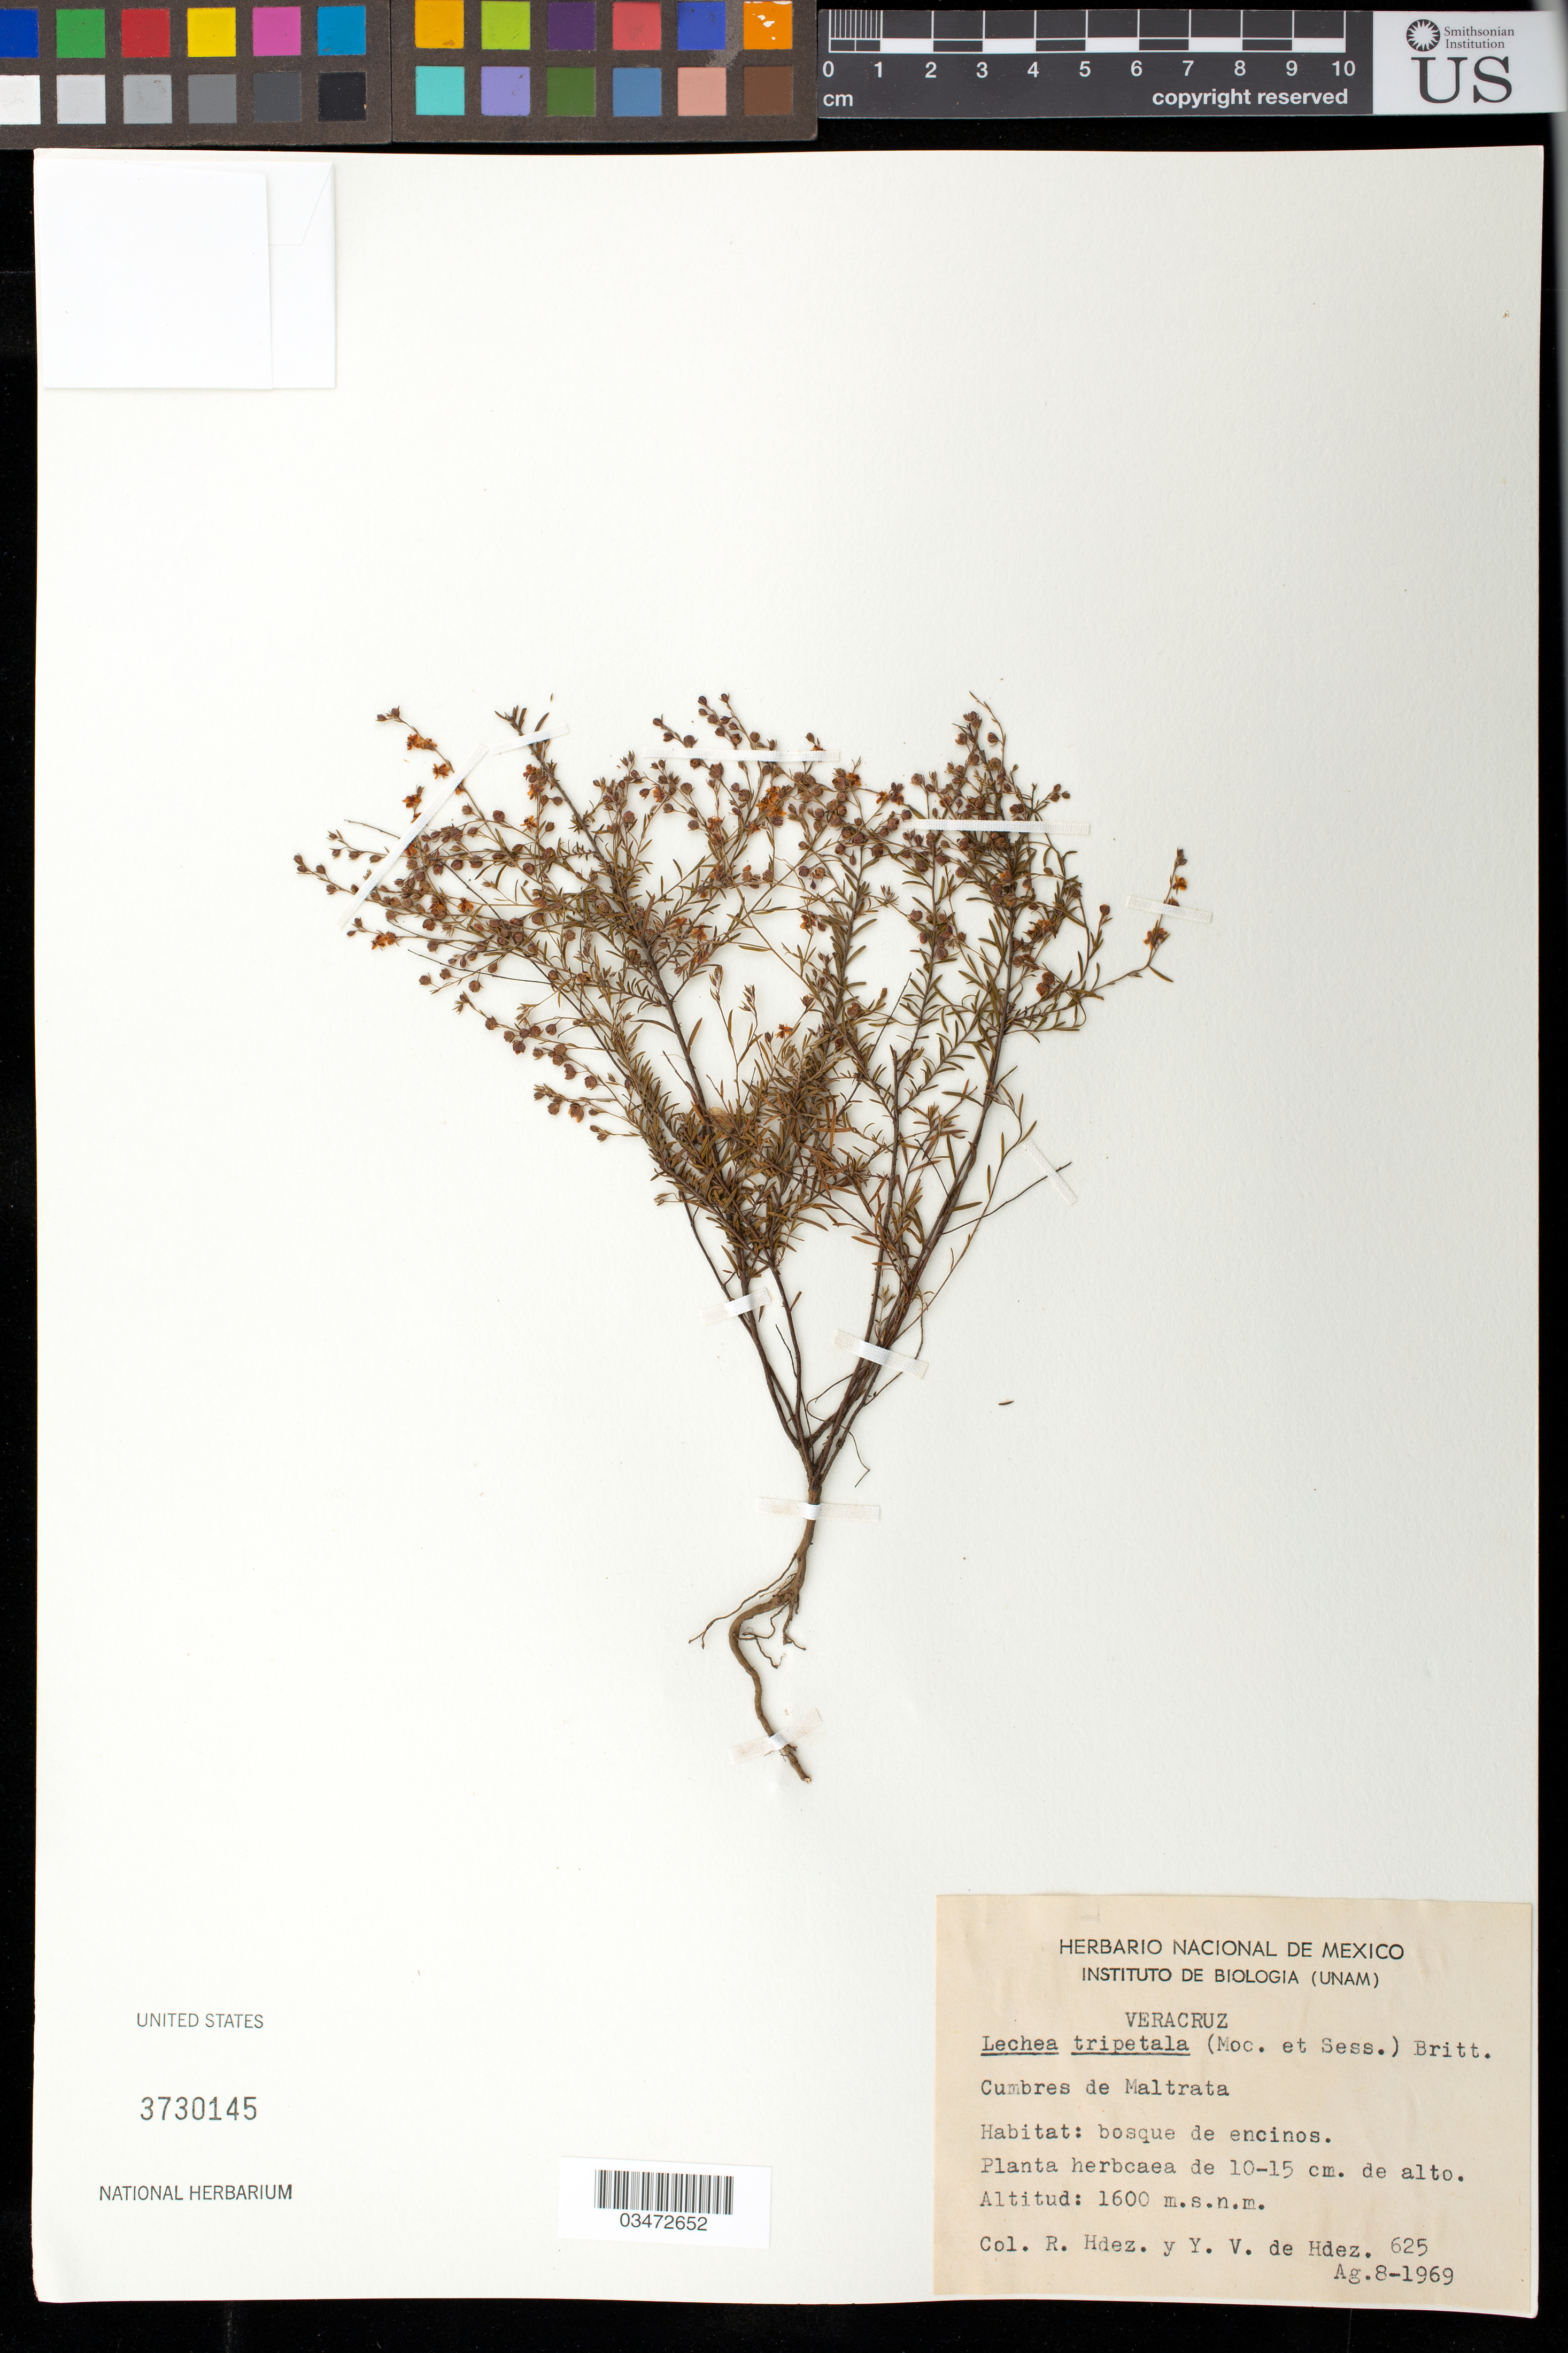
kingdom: Plantae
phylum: Tracheophyta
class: Magnoliopsida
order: Malvales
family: Cistaceae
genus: Lechea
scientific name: Lechea tripetala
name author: (Moc. & Sessé ex Dunal) Britton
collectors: R. Hernández M. & Y. Hernandez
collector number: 625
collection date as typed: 8 Aug 1969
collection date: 1969-08-08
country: México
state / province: Veracruz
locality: Cumbres de Maltrata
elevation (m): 1600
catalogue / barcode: US 3730145